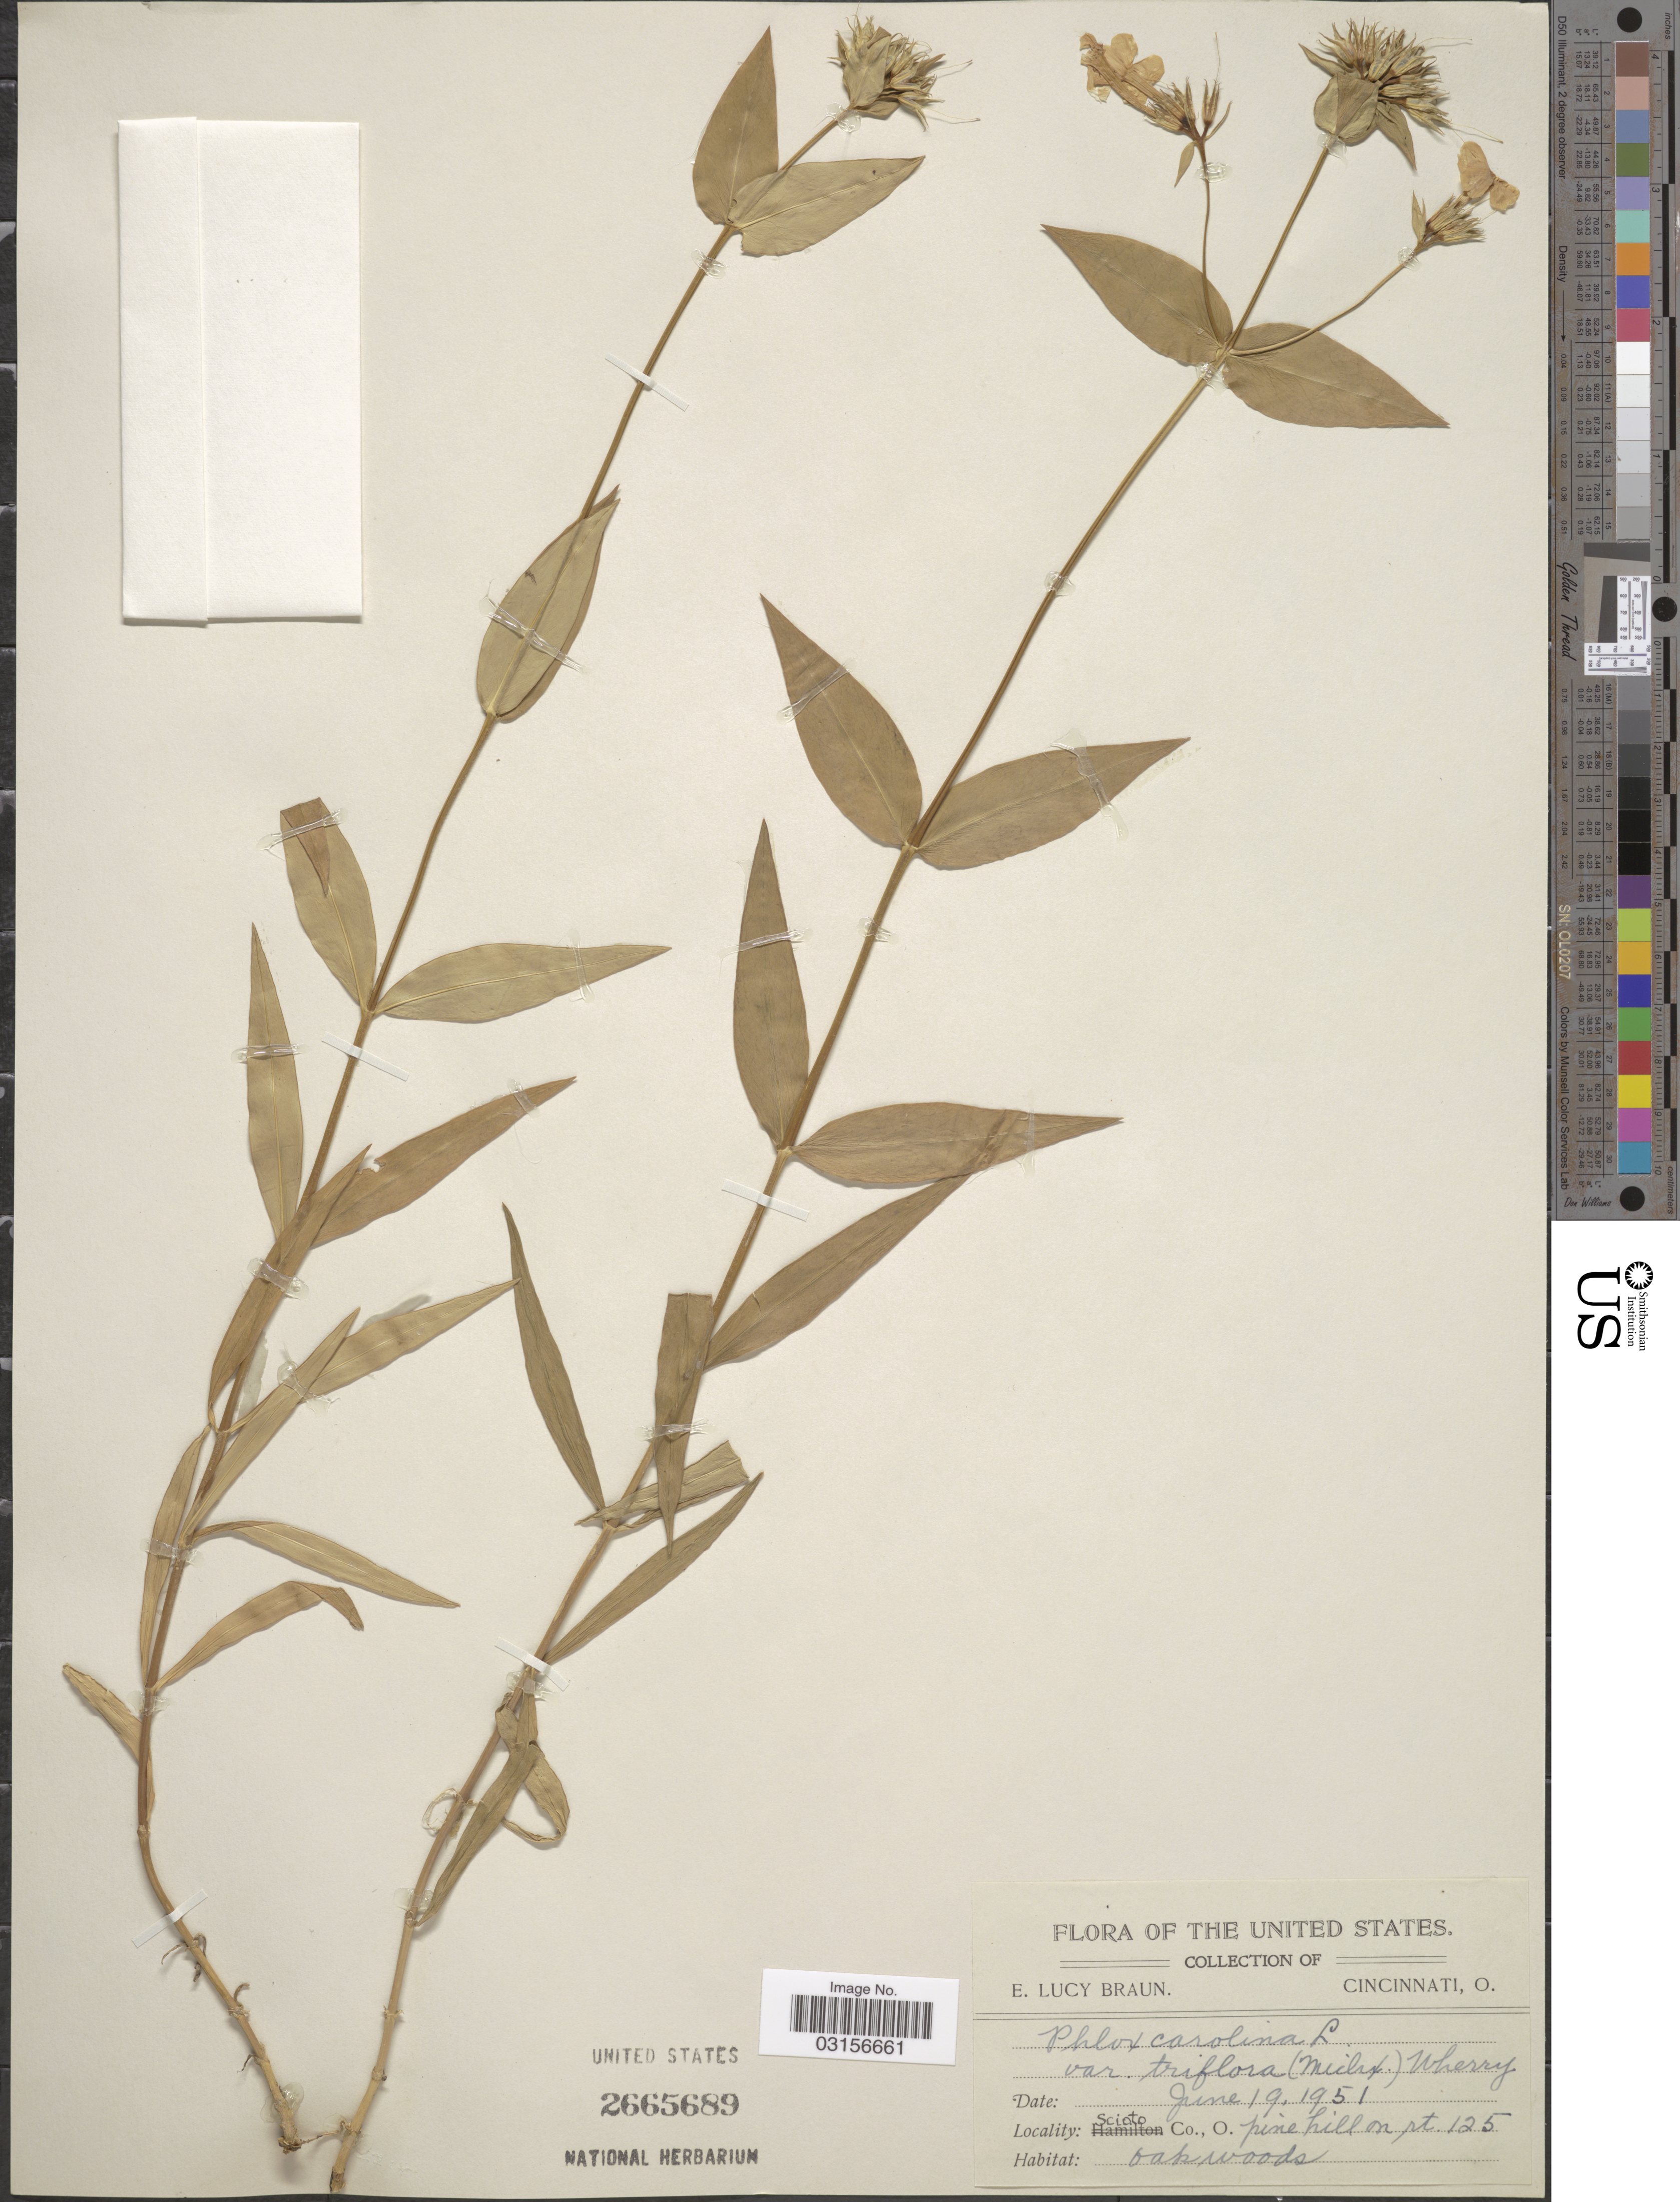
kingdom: Plantae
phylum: Tracheophyta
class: Magnoliopsida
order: Ericales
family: Polemoniaceae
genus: Phlox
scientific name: Phlox glaberrima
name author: L.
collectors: E. L. Braun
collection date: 1951-06-19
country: United States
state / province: Ohio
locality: Scioto Co., O. pine hill on rt. 125.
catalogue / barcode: US 2665689